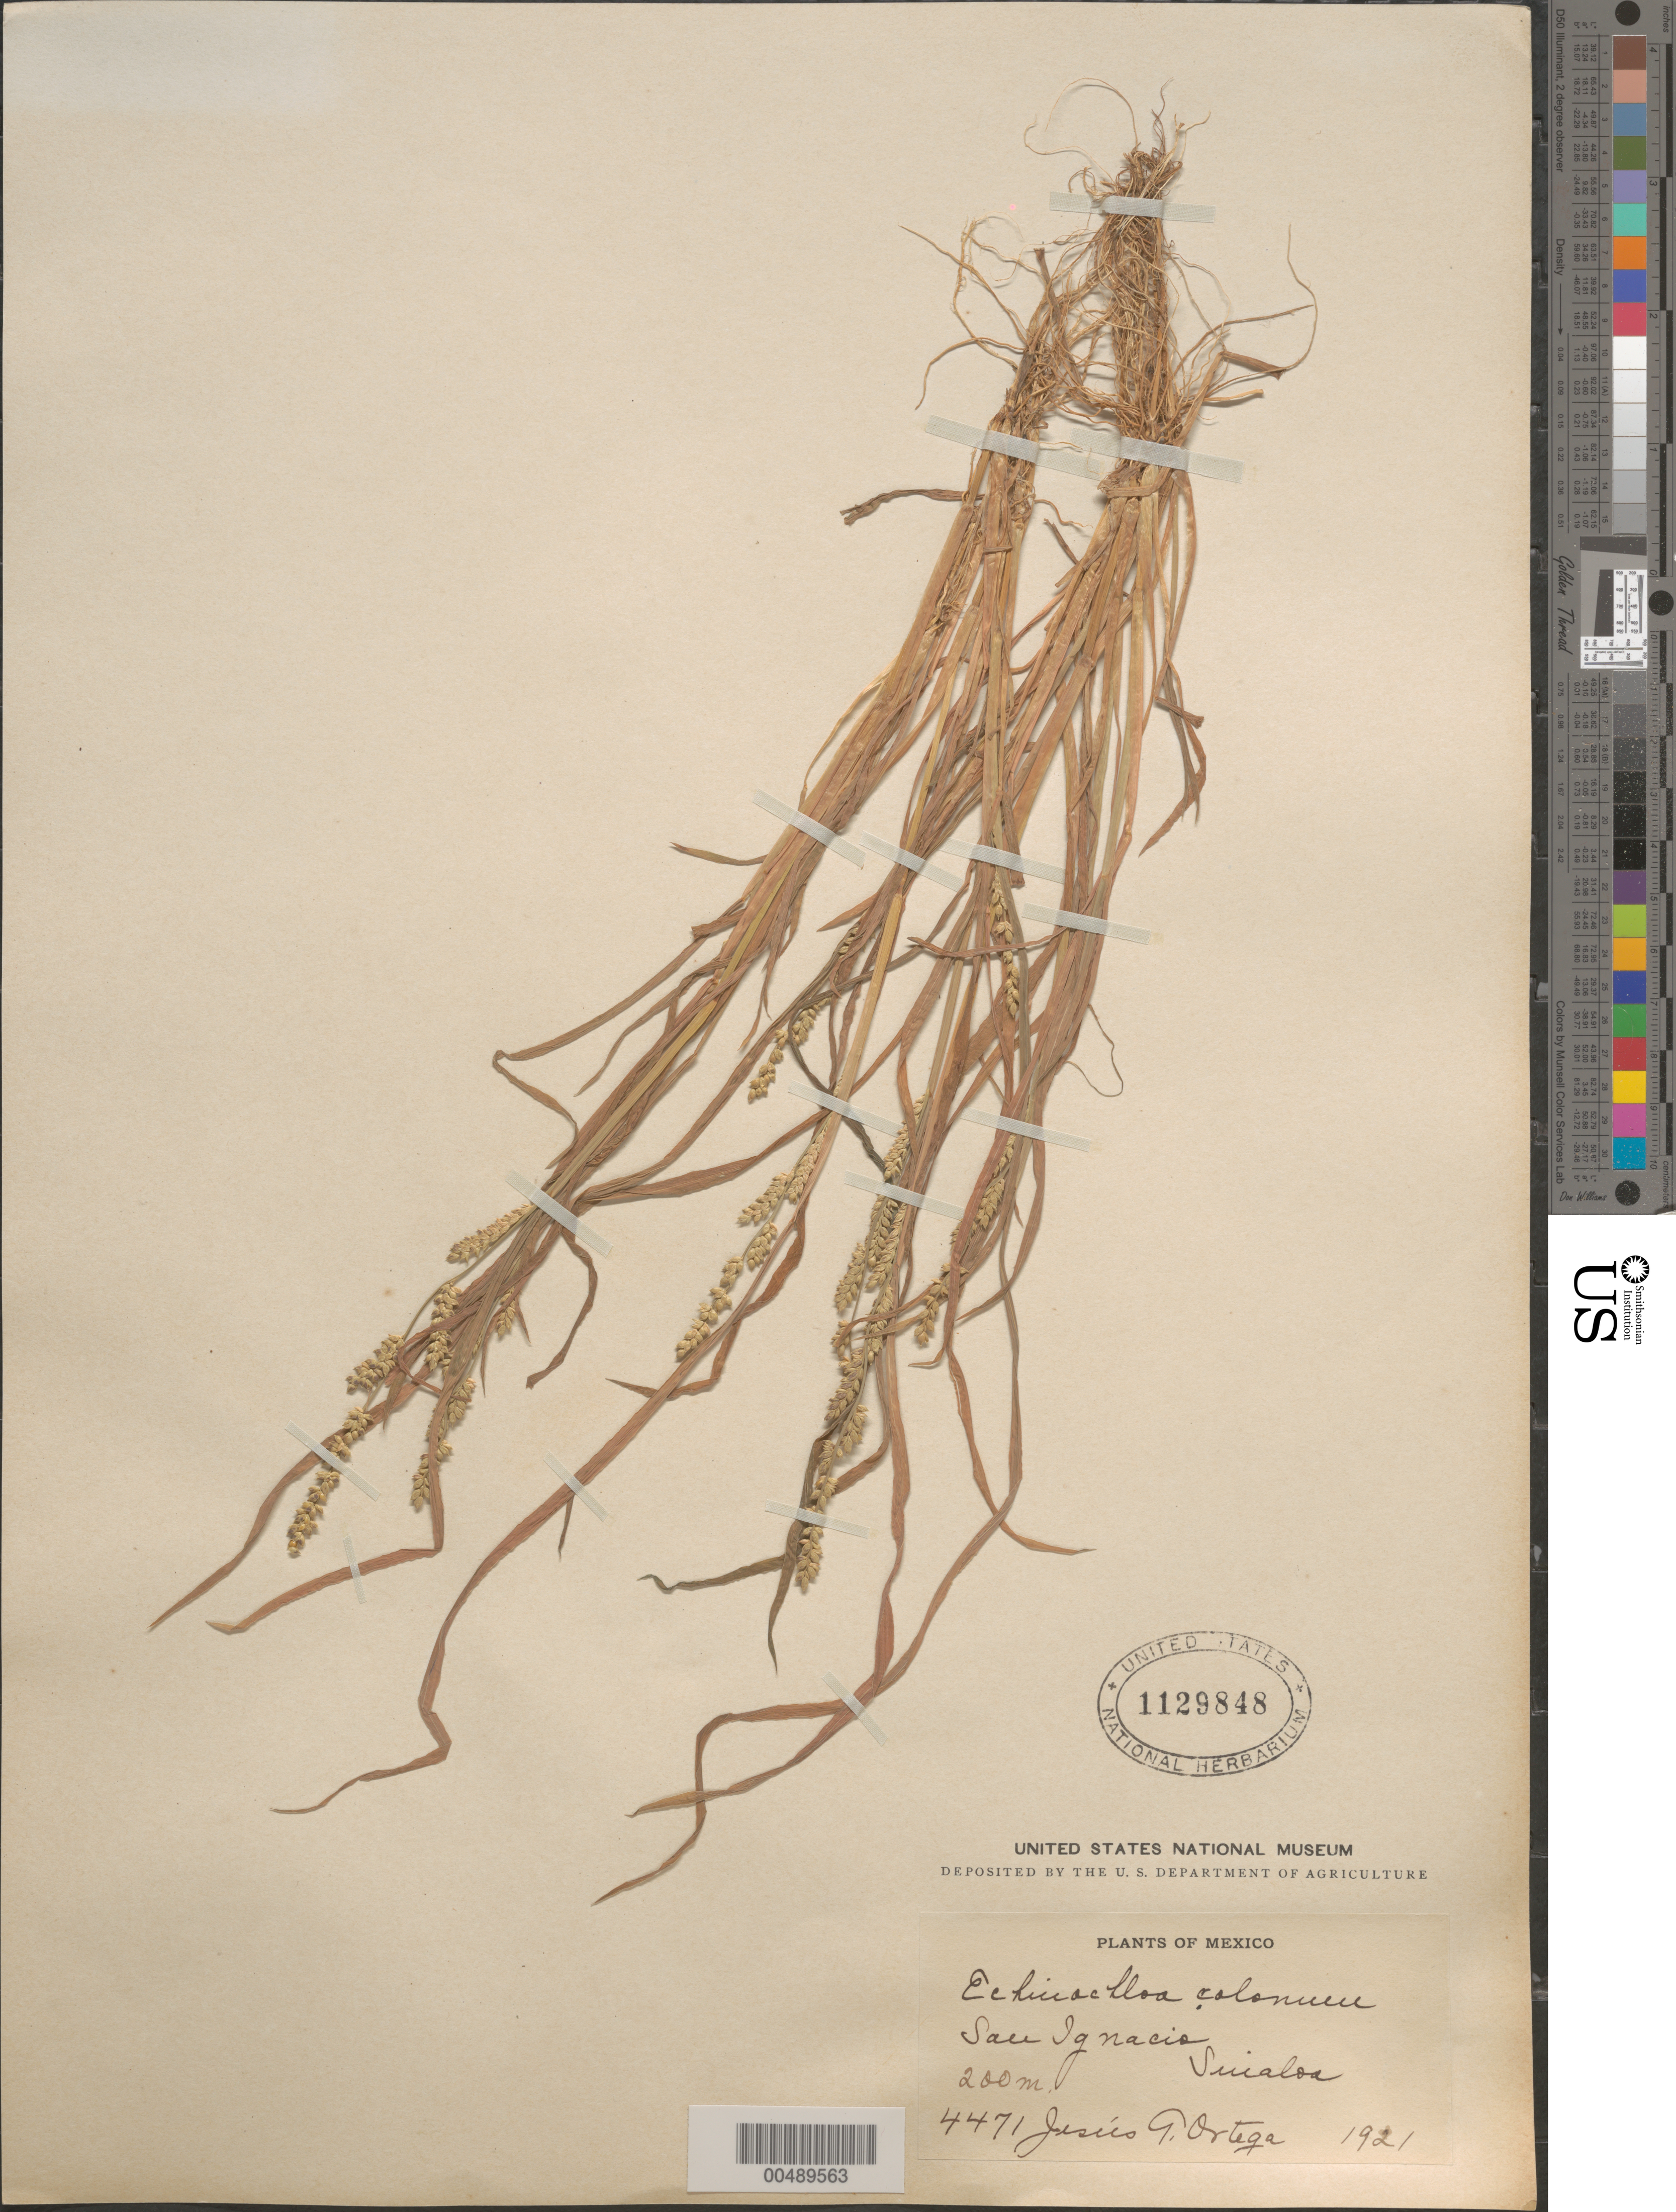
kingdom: Plantae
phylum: Tracheophyta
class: Liliopsida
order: Poales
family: Poaceae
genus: Echinochloa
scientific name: Echinochloa colona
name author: (L.) Link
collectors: J. Ortega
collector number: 4471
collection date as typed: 1921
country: Mexico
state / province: Sinaloa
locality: San Ignacio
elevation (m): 200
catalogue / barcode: US 1129848